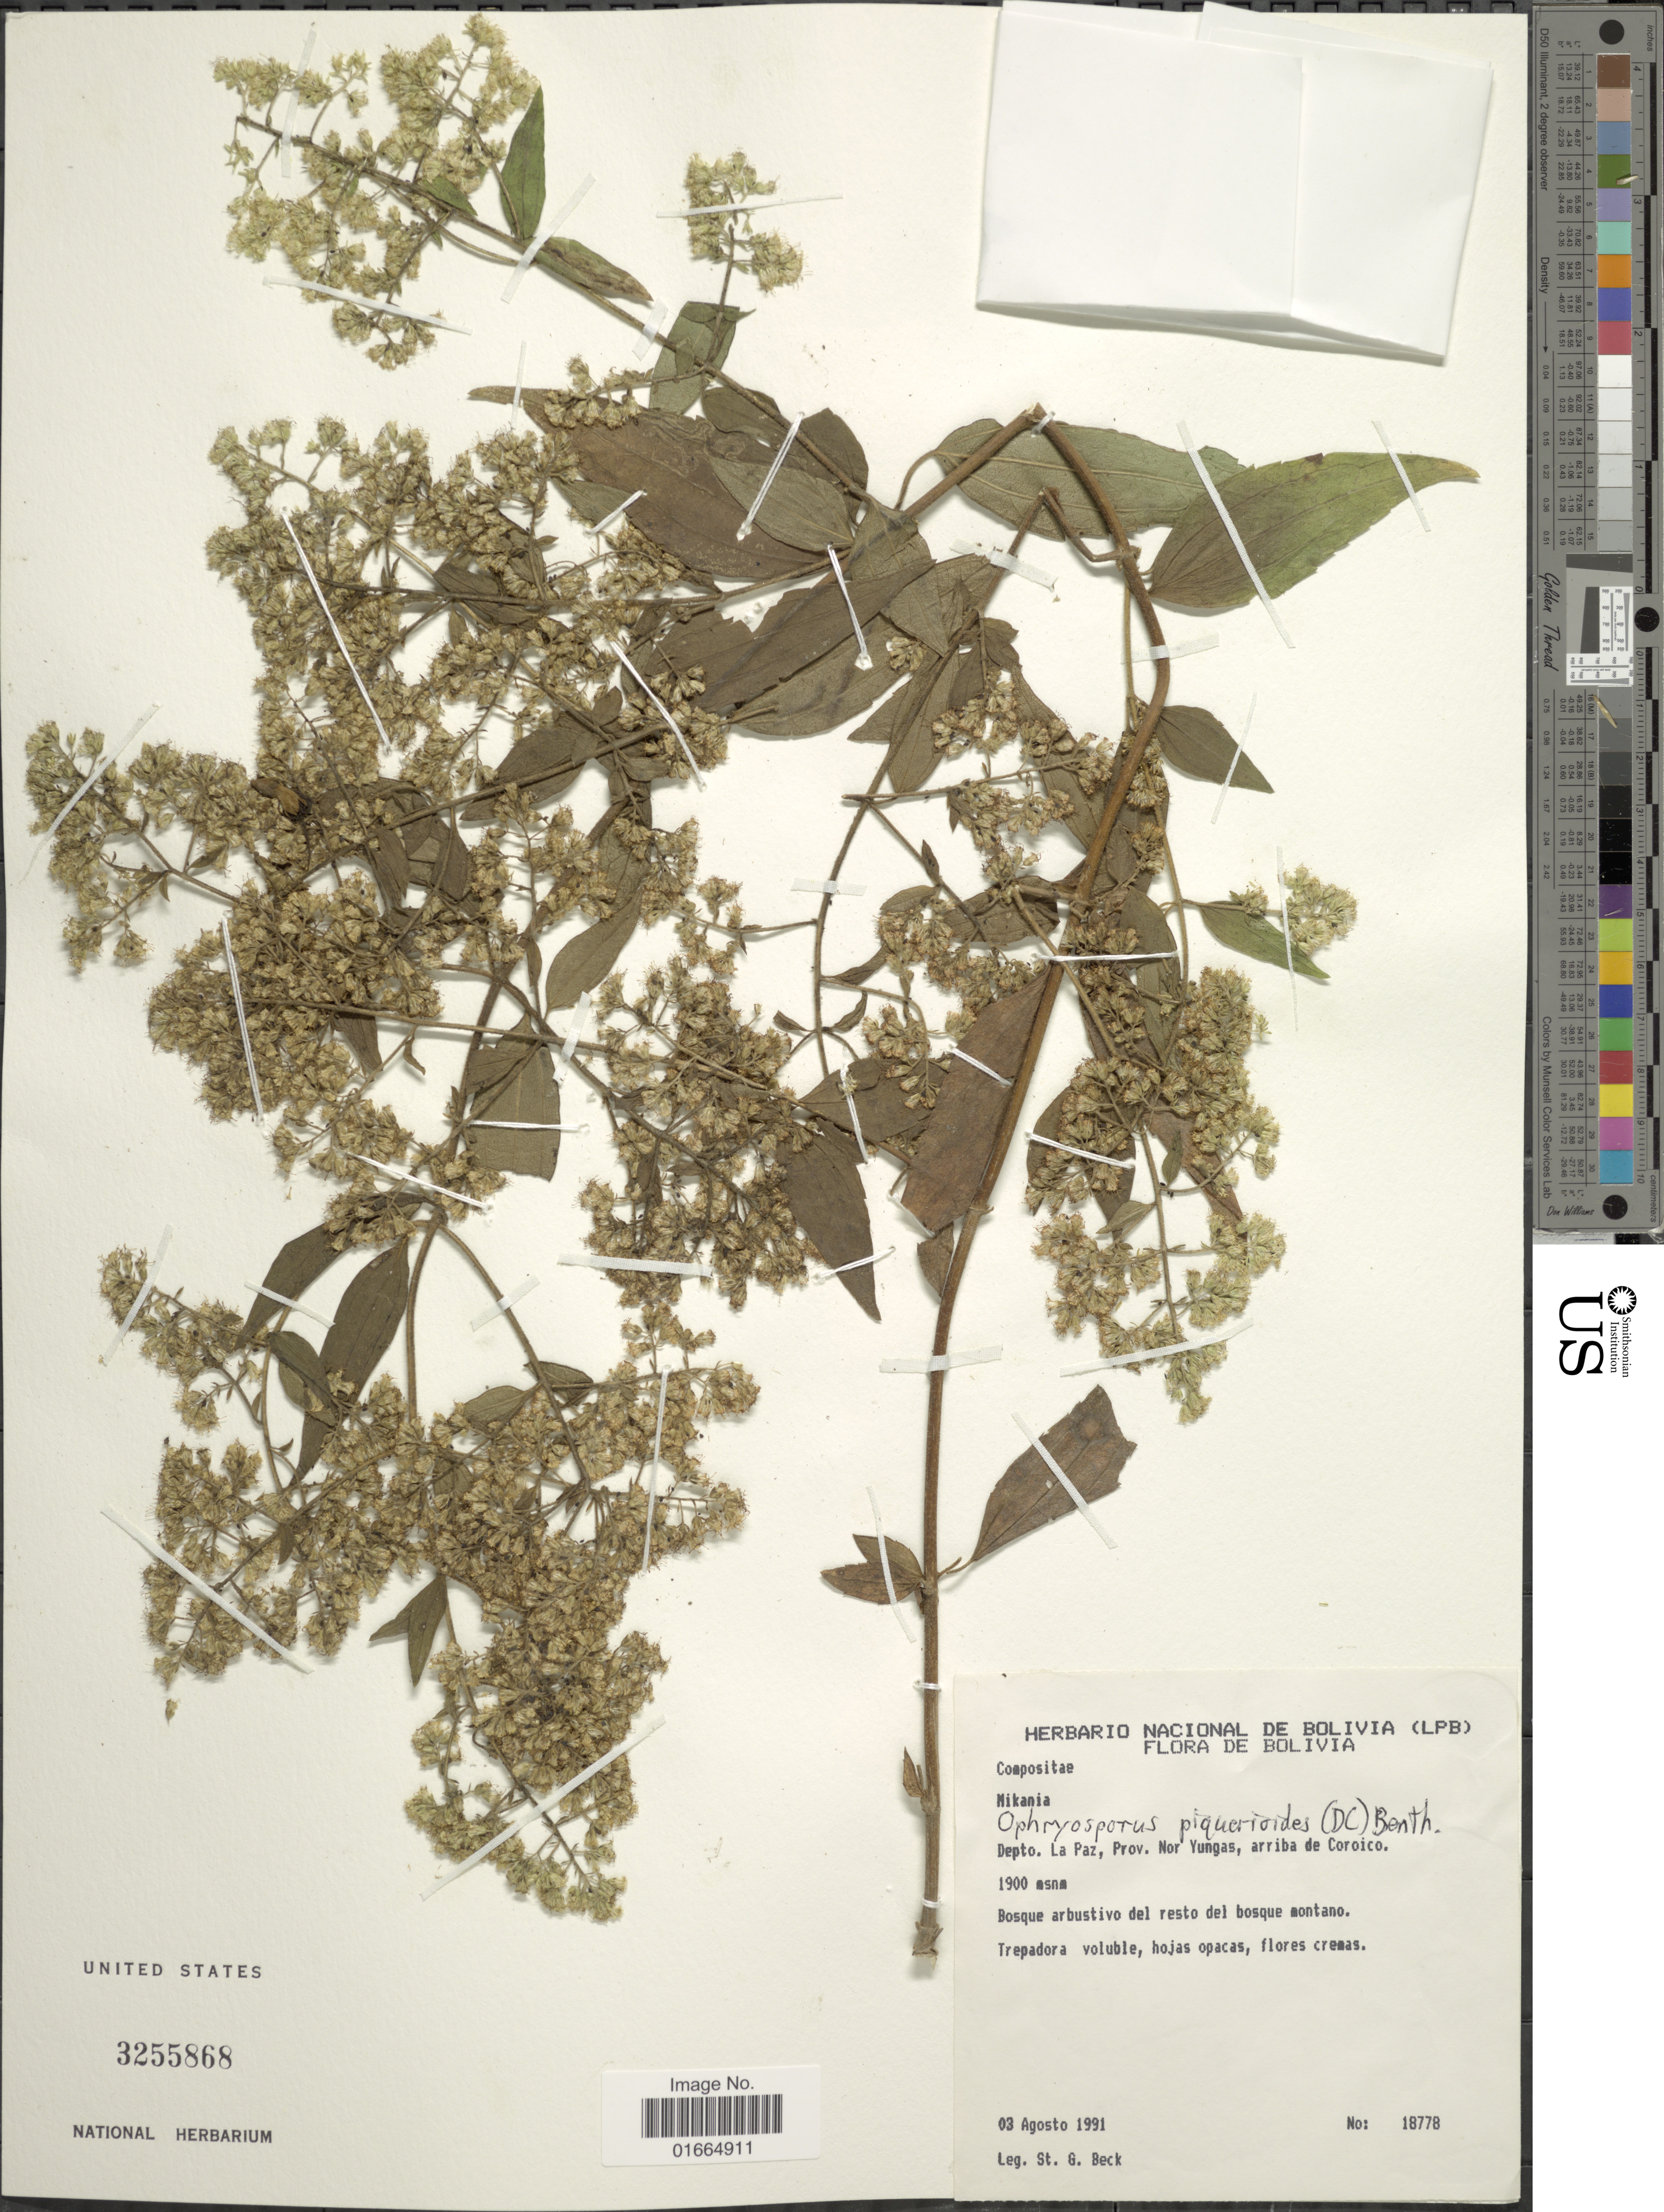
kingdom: Plantae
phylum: Tracheophyta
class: Magnoliopsida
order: Asterales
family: Asteraceae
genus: Ophryosporus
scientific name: Ophryosporus piquerioides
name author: (DC.) Benth. ex Baker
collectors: S. G. Beck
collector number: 18778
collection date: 1991-08-03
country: Bolivia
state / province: La Paz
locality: Depto. La Paz, Prov. Nor Yunhas, arriba de Coroico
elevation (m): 1900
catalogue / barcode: US 3255868